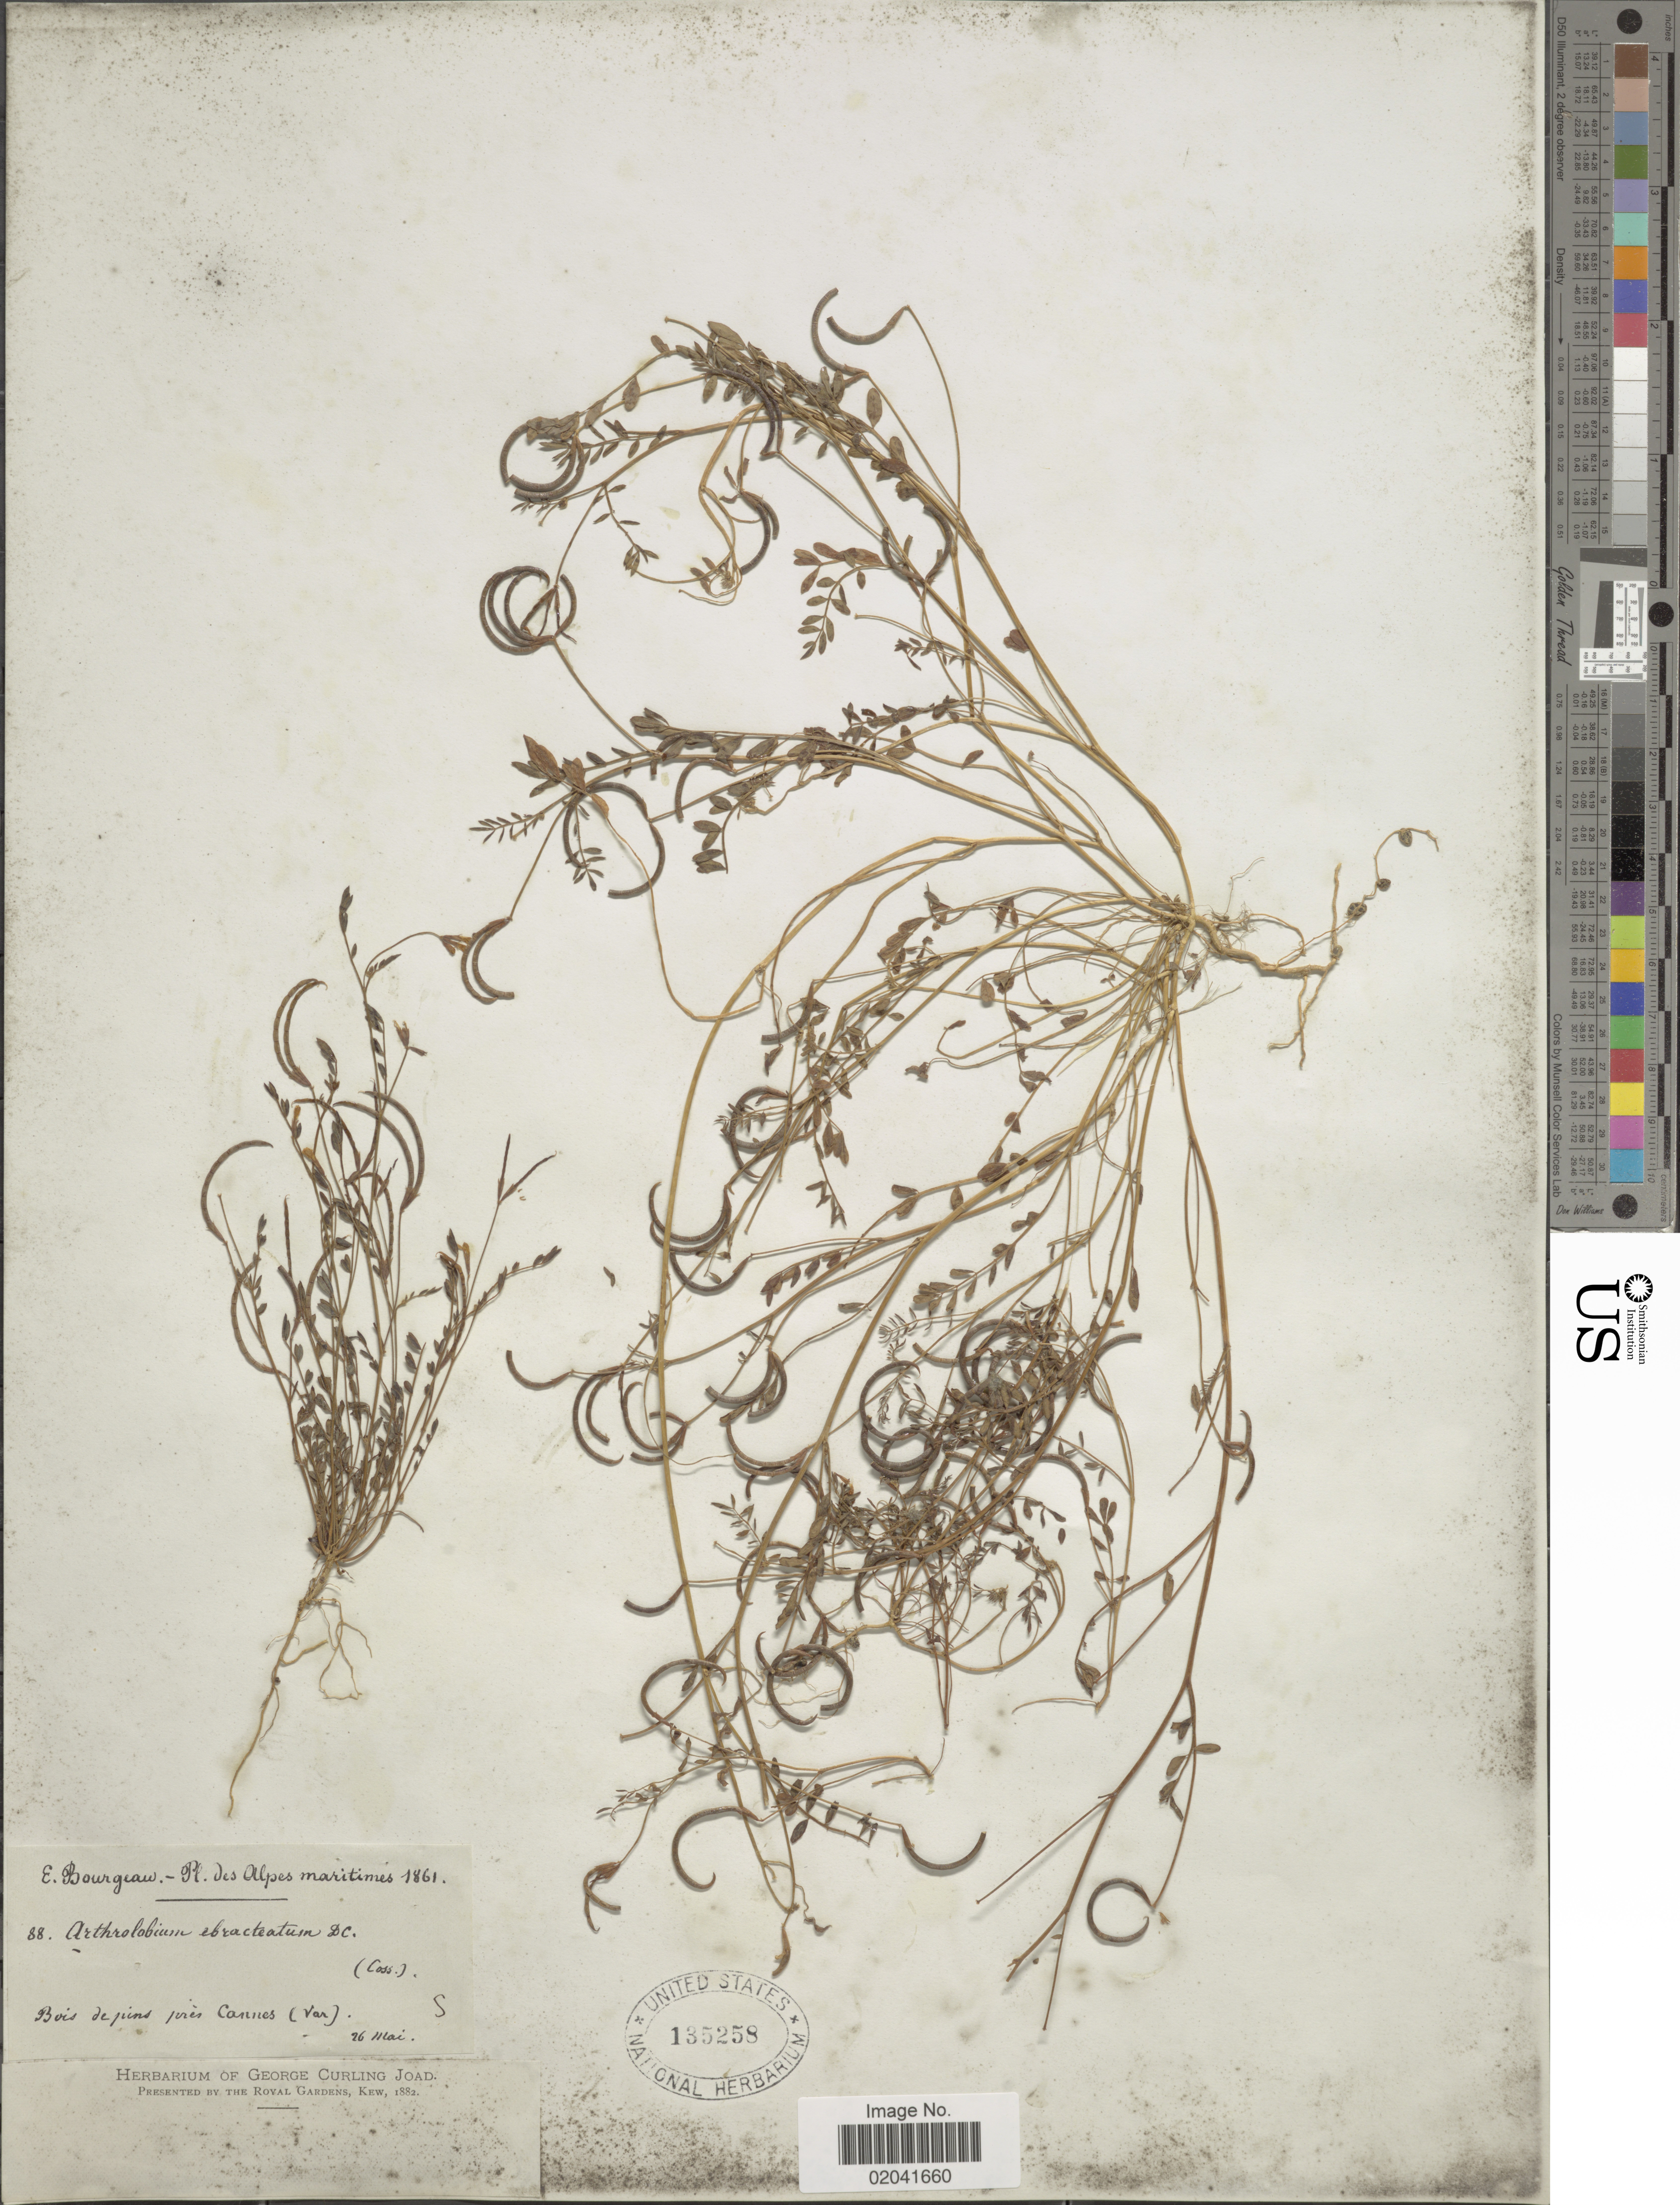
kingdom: Plantae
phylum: Tracheophyta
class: Magnoliopsida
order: Fabales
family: Fabaceae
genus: Ornithopus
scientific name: Ornithopus ebracteatus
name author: Brot.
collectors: E. Bougeau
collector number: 88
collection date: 1861-05-26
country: France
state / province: Provence-Alpes-Côte d'Azur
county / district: Var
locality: Bois de pins pres cannes (Var). Alpes maritimes.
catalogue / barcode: US 135258